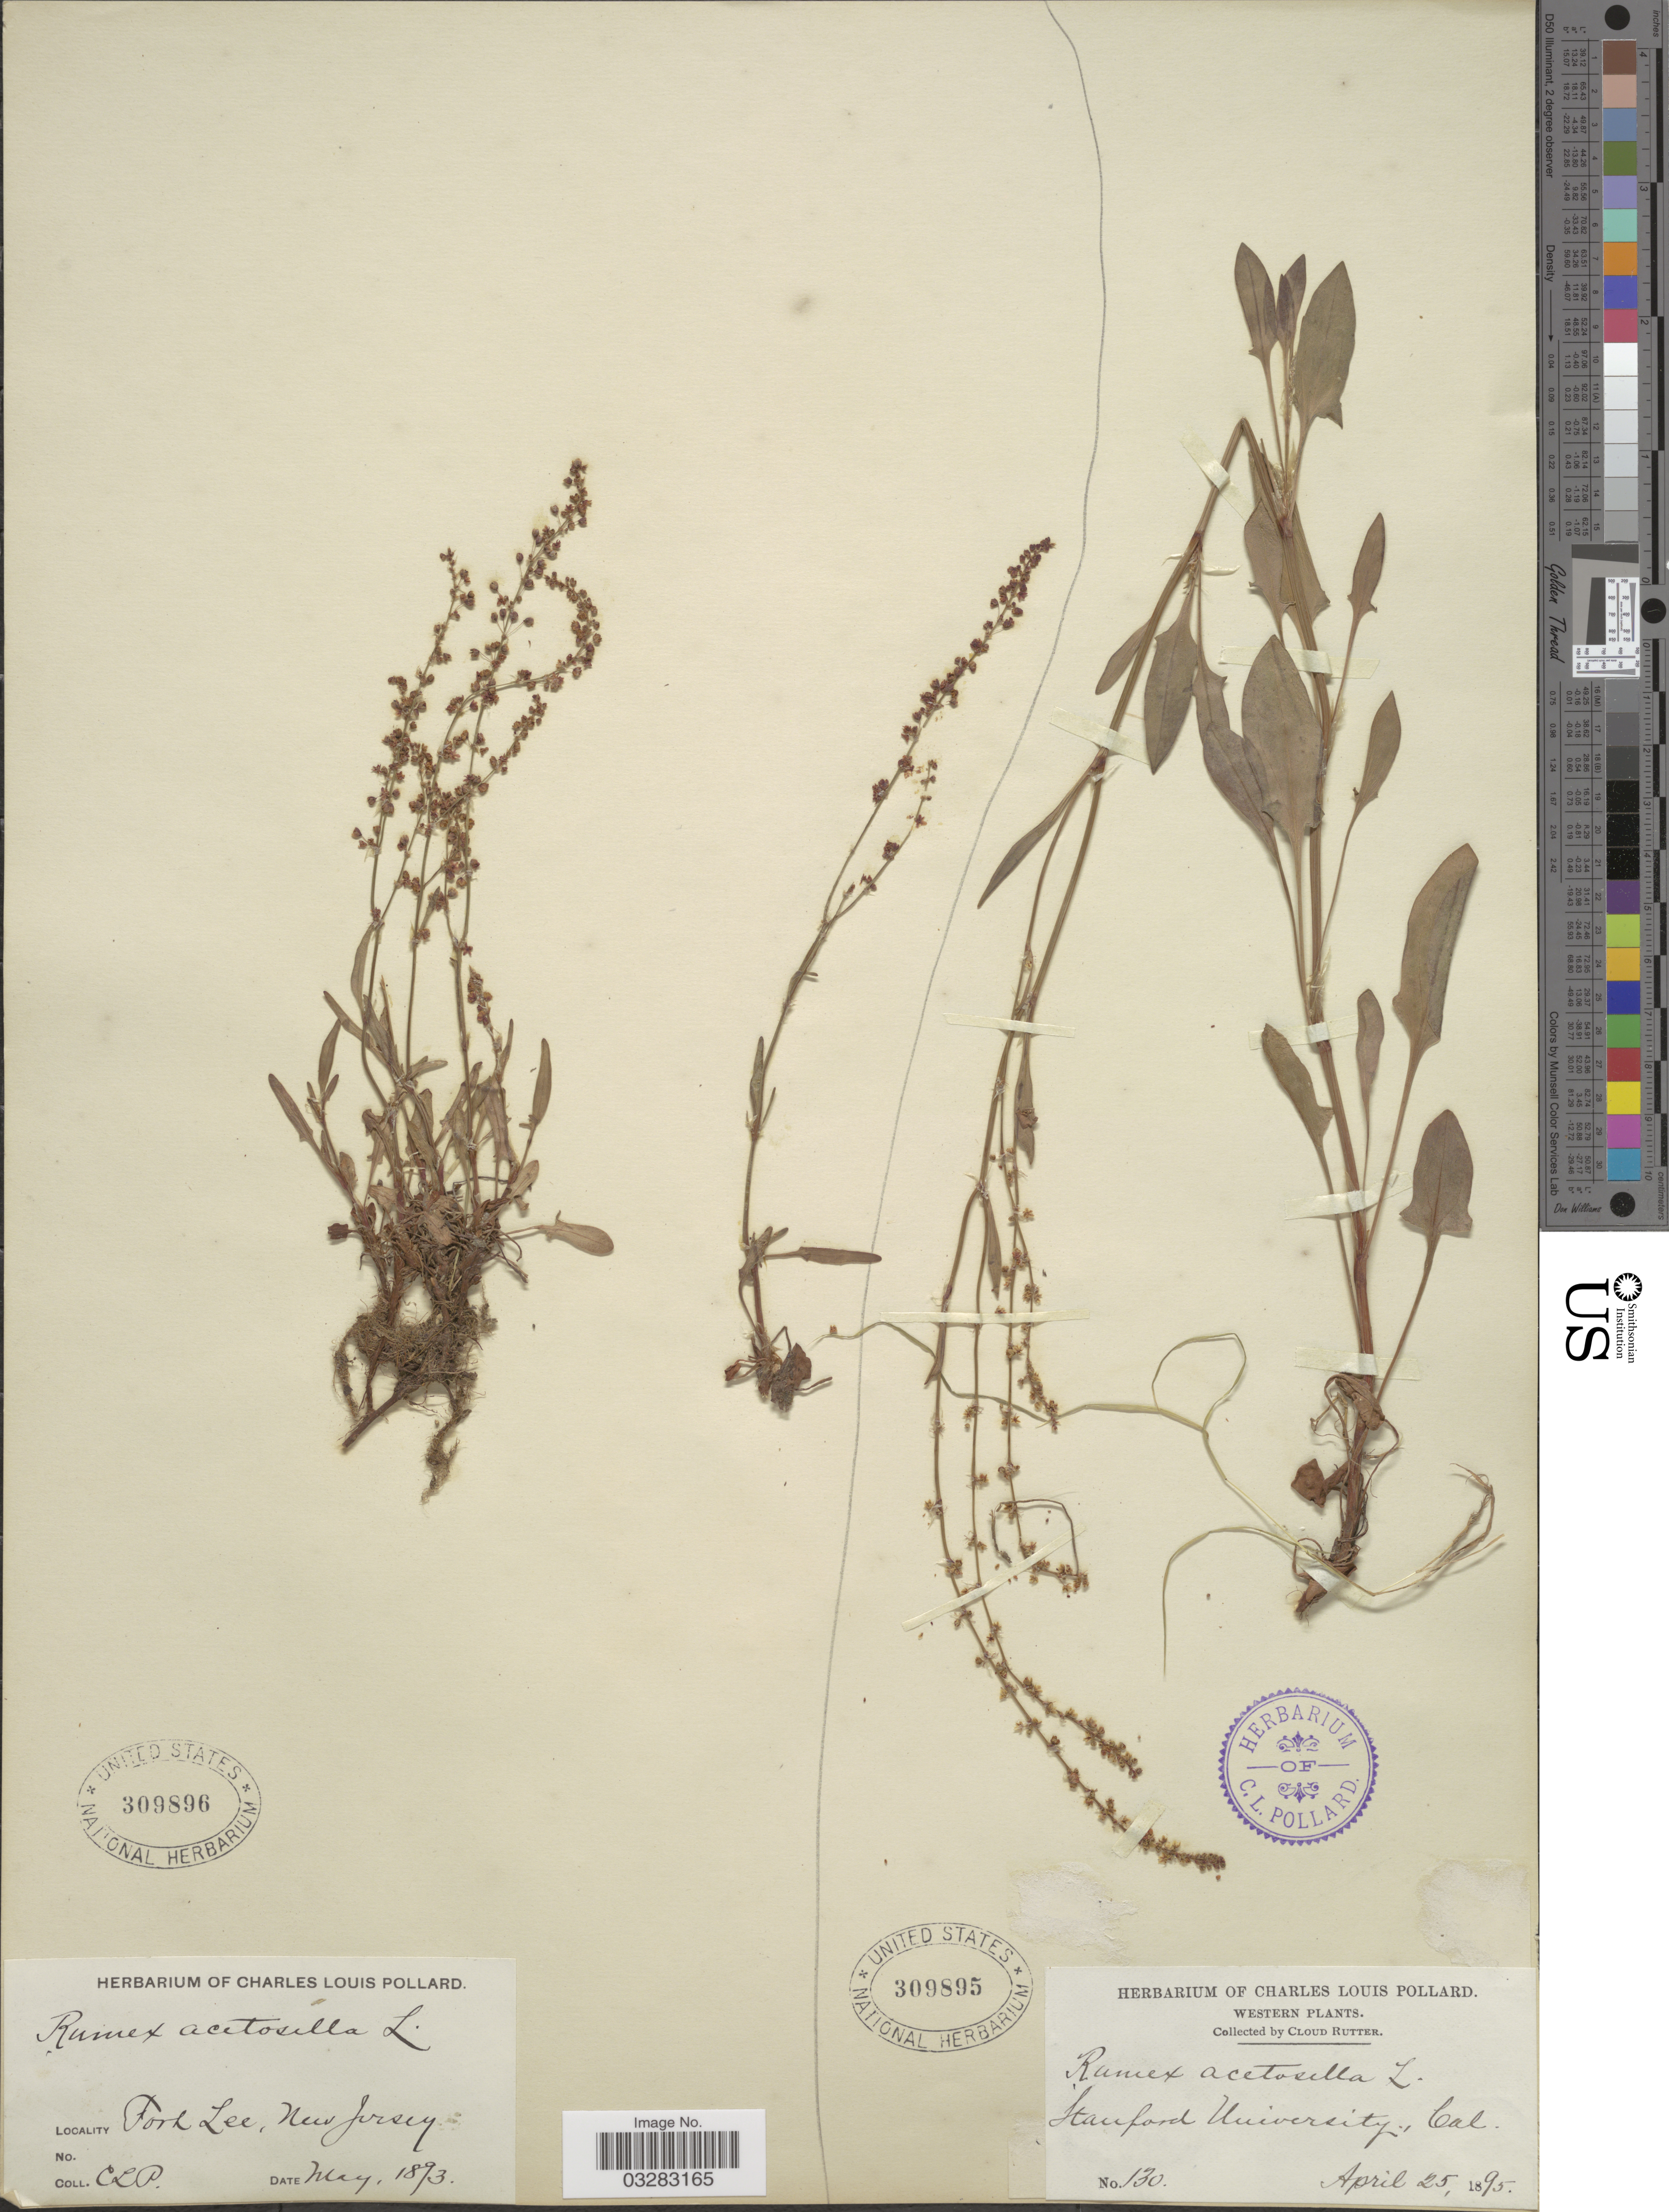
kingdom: Plantae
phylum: Tracheophyta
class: Magnoliopsida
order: Caryophyllales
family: Polygonaceae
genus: Rumex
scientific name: Rumex acetosella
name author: L.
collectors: C. Rutter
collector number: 130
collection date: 1895-04-25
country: United States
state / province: California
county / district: Santa Clara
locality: Western. Stanford University.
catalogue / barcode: US 309895-2